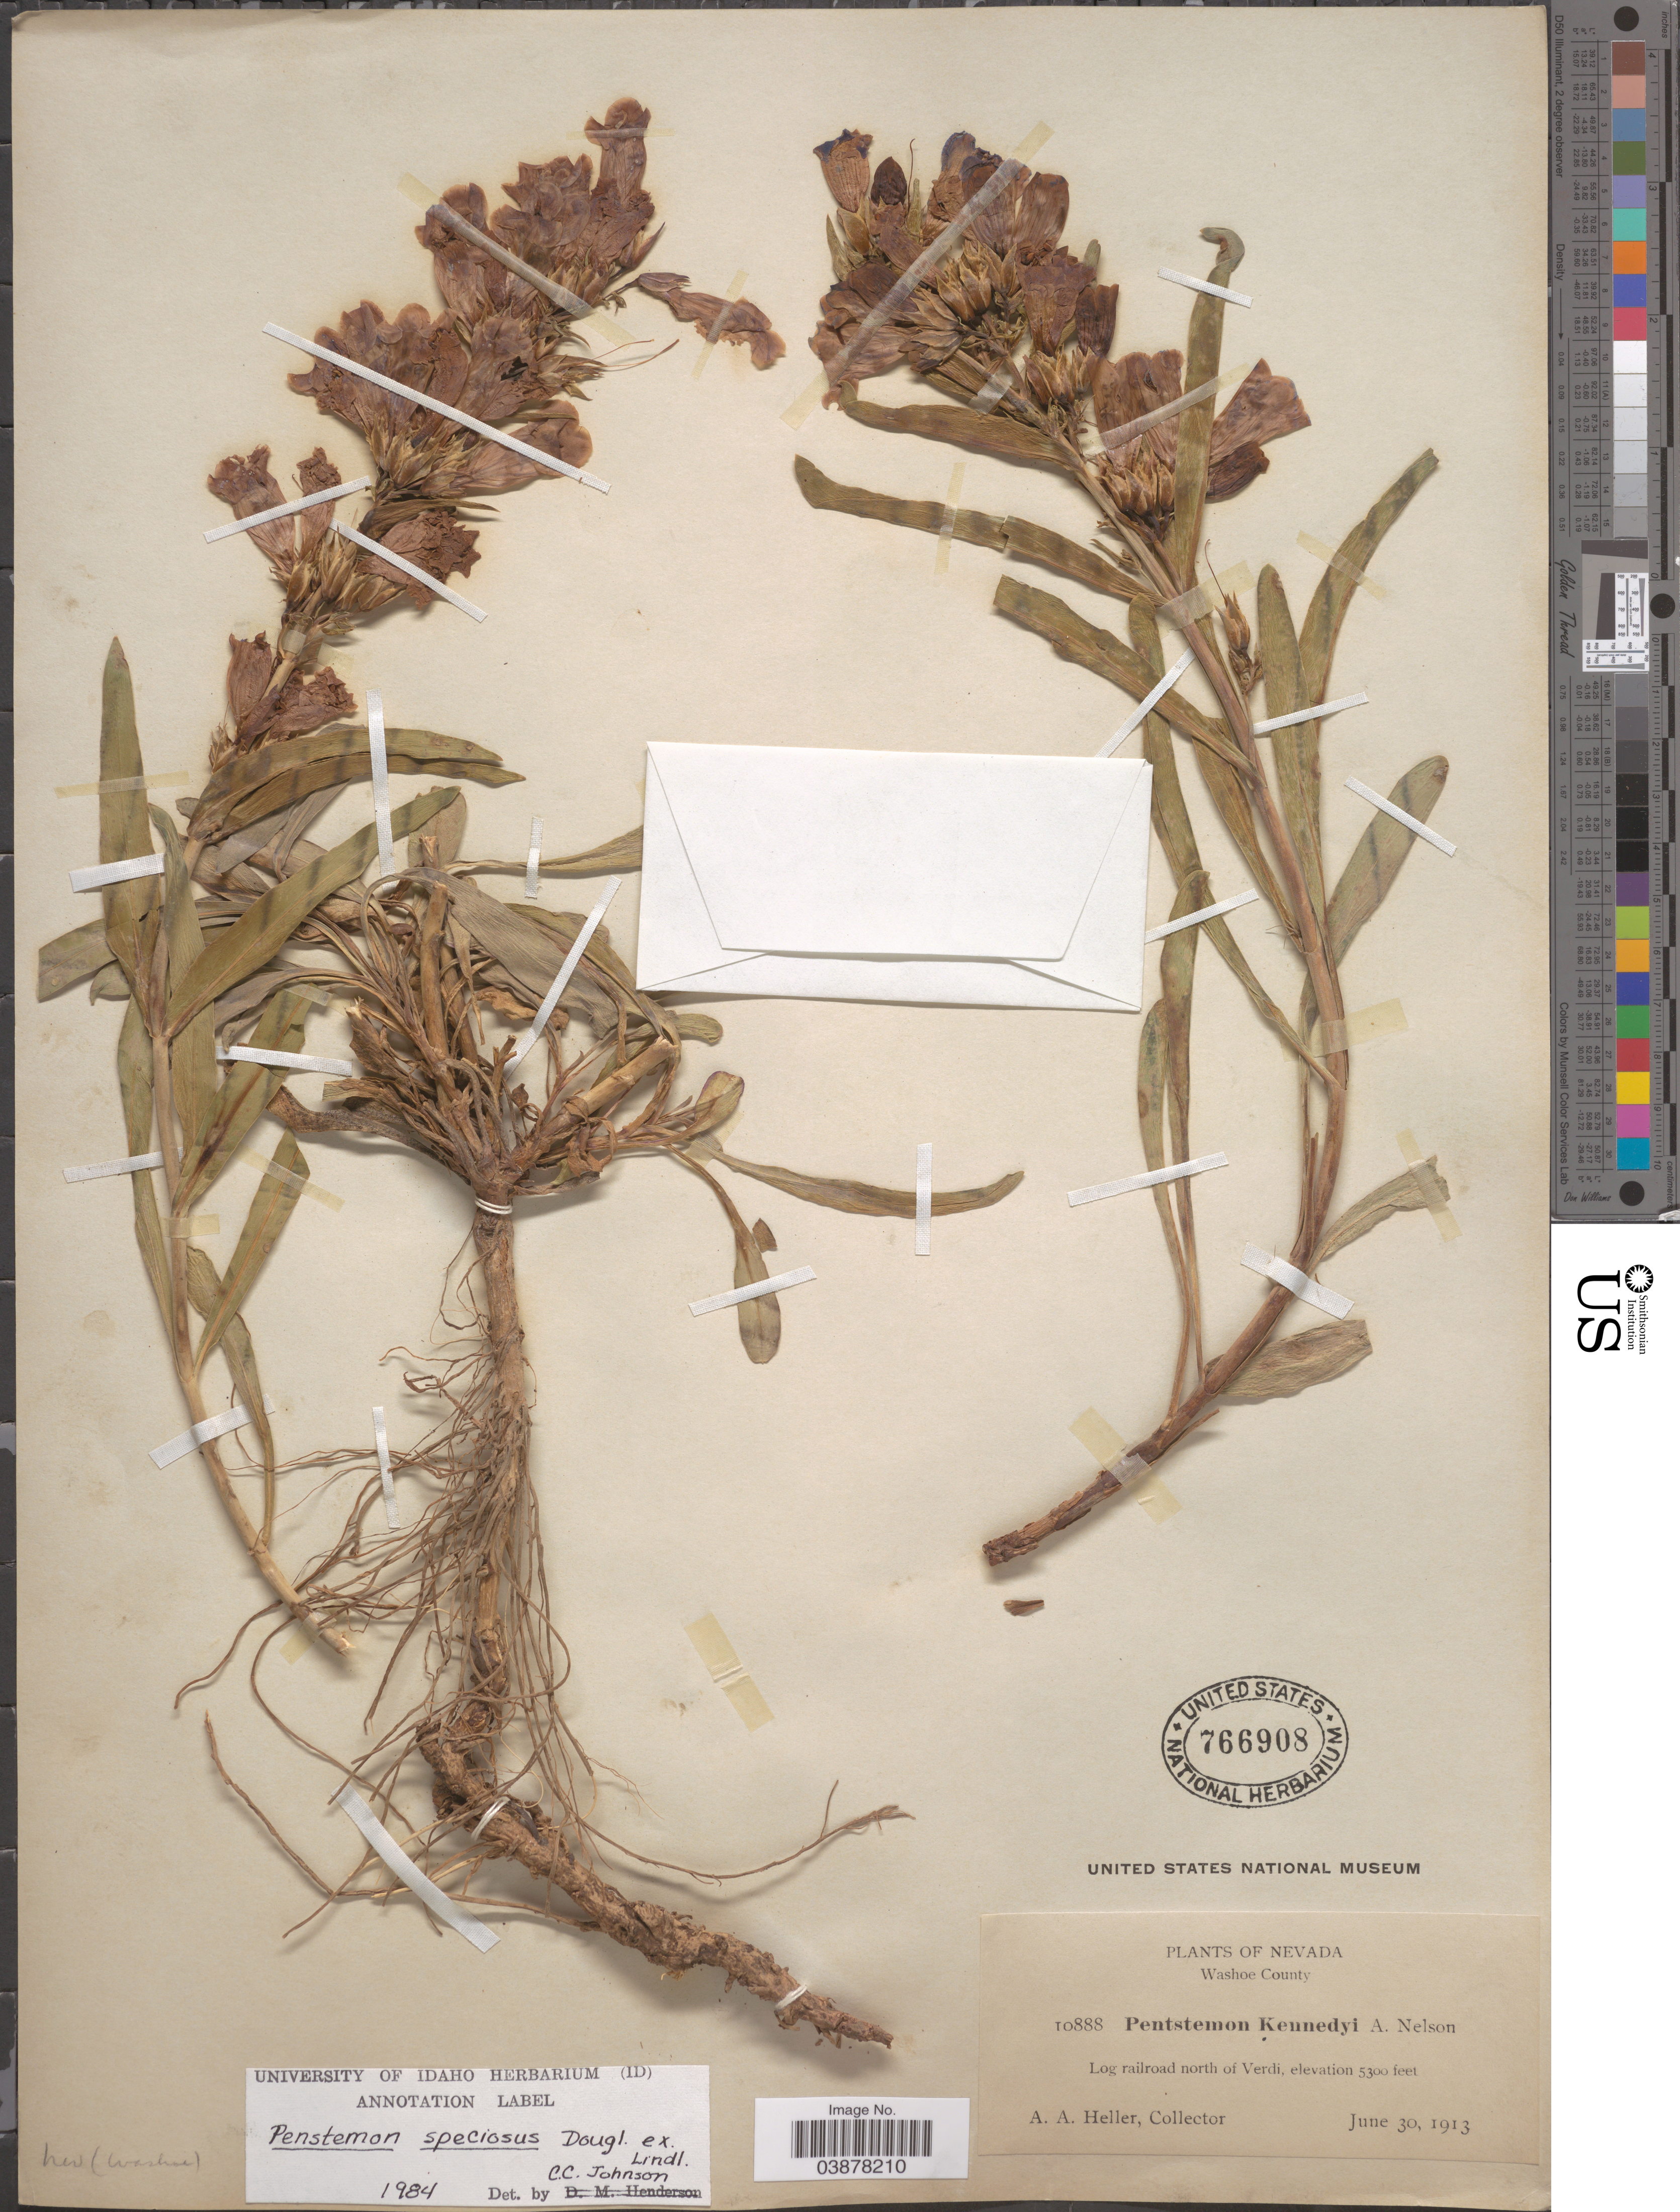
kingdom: Plantae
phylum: Tracheophyta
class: Magnoliopsida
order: Lamiales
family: Plantaginaceae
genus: Penstemon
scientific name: Penstemon speciosus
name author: Douglas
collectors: A. A. Heller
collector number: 10888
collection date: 1913-06-30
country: United States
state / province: Nevada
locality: Washoe County. Log railroad north of Verdi.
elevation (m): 1615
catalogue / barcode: US 766908